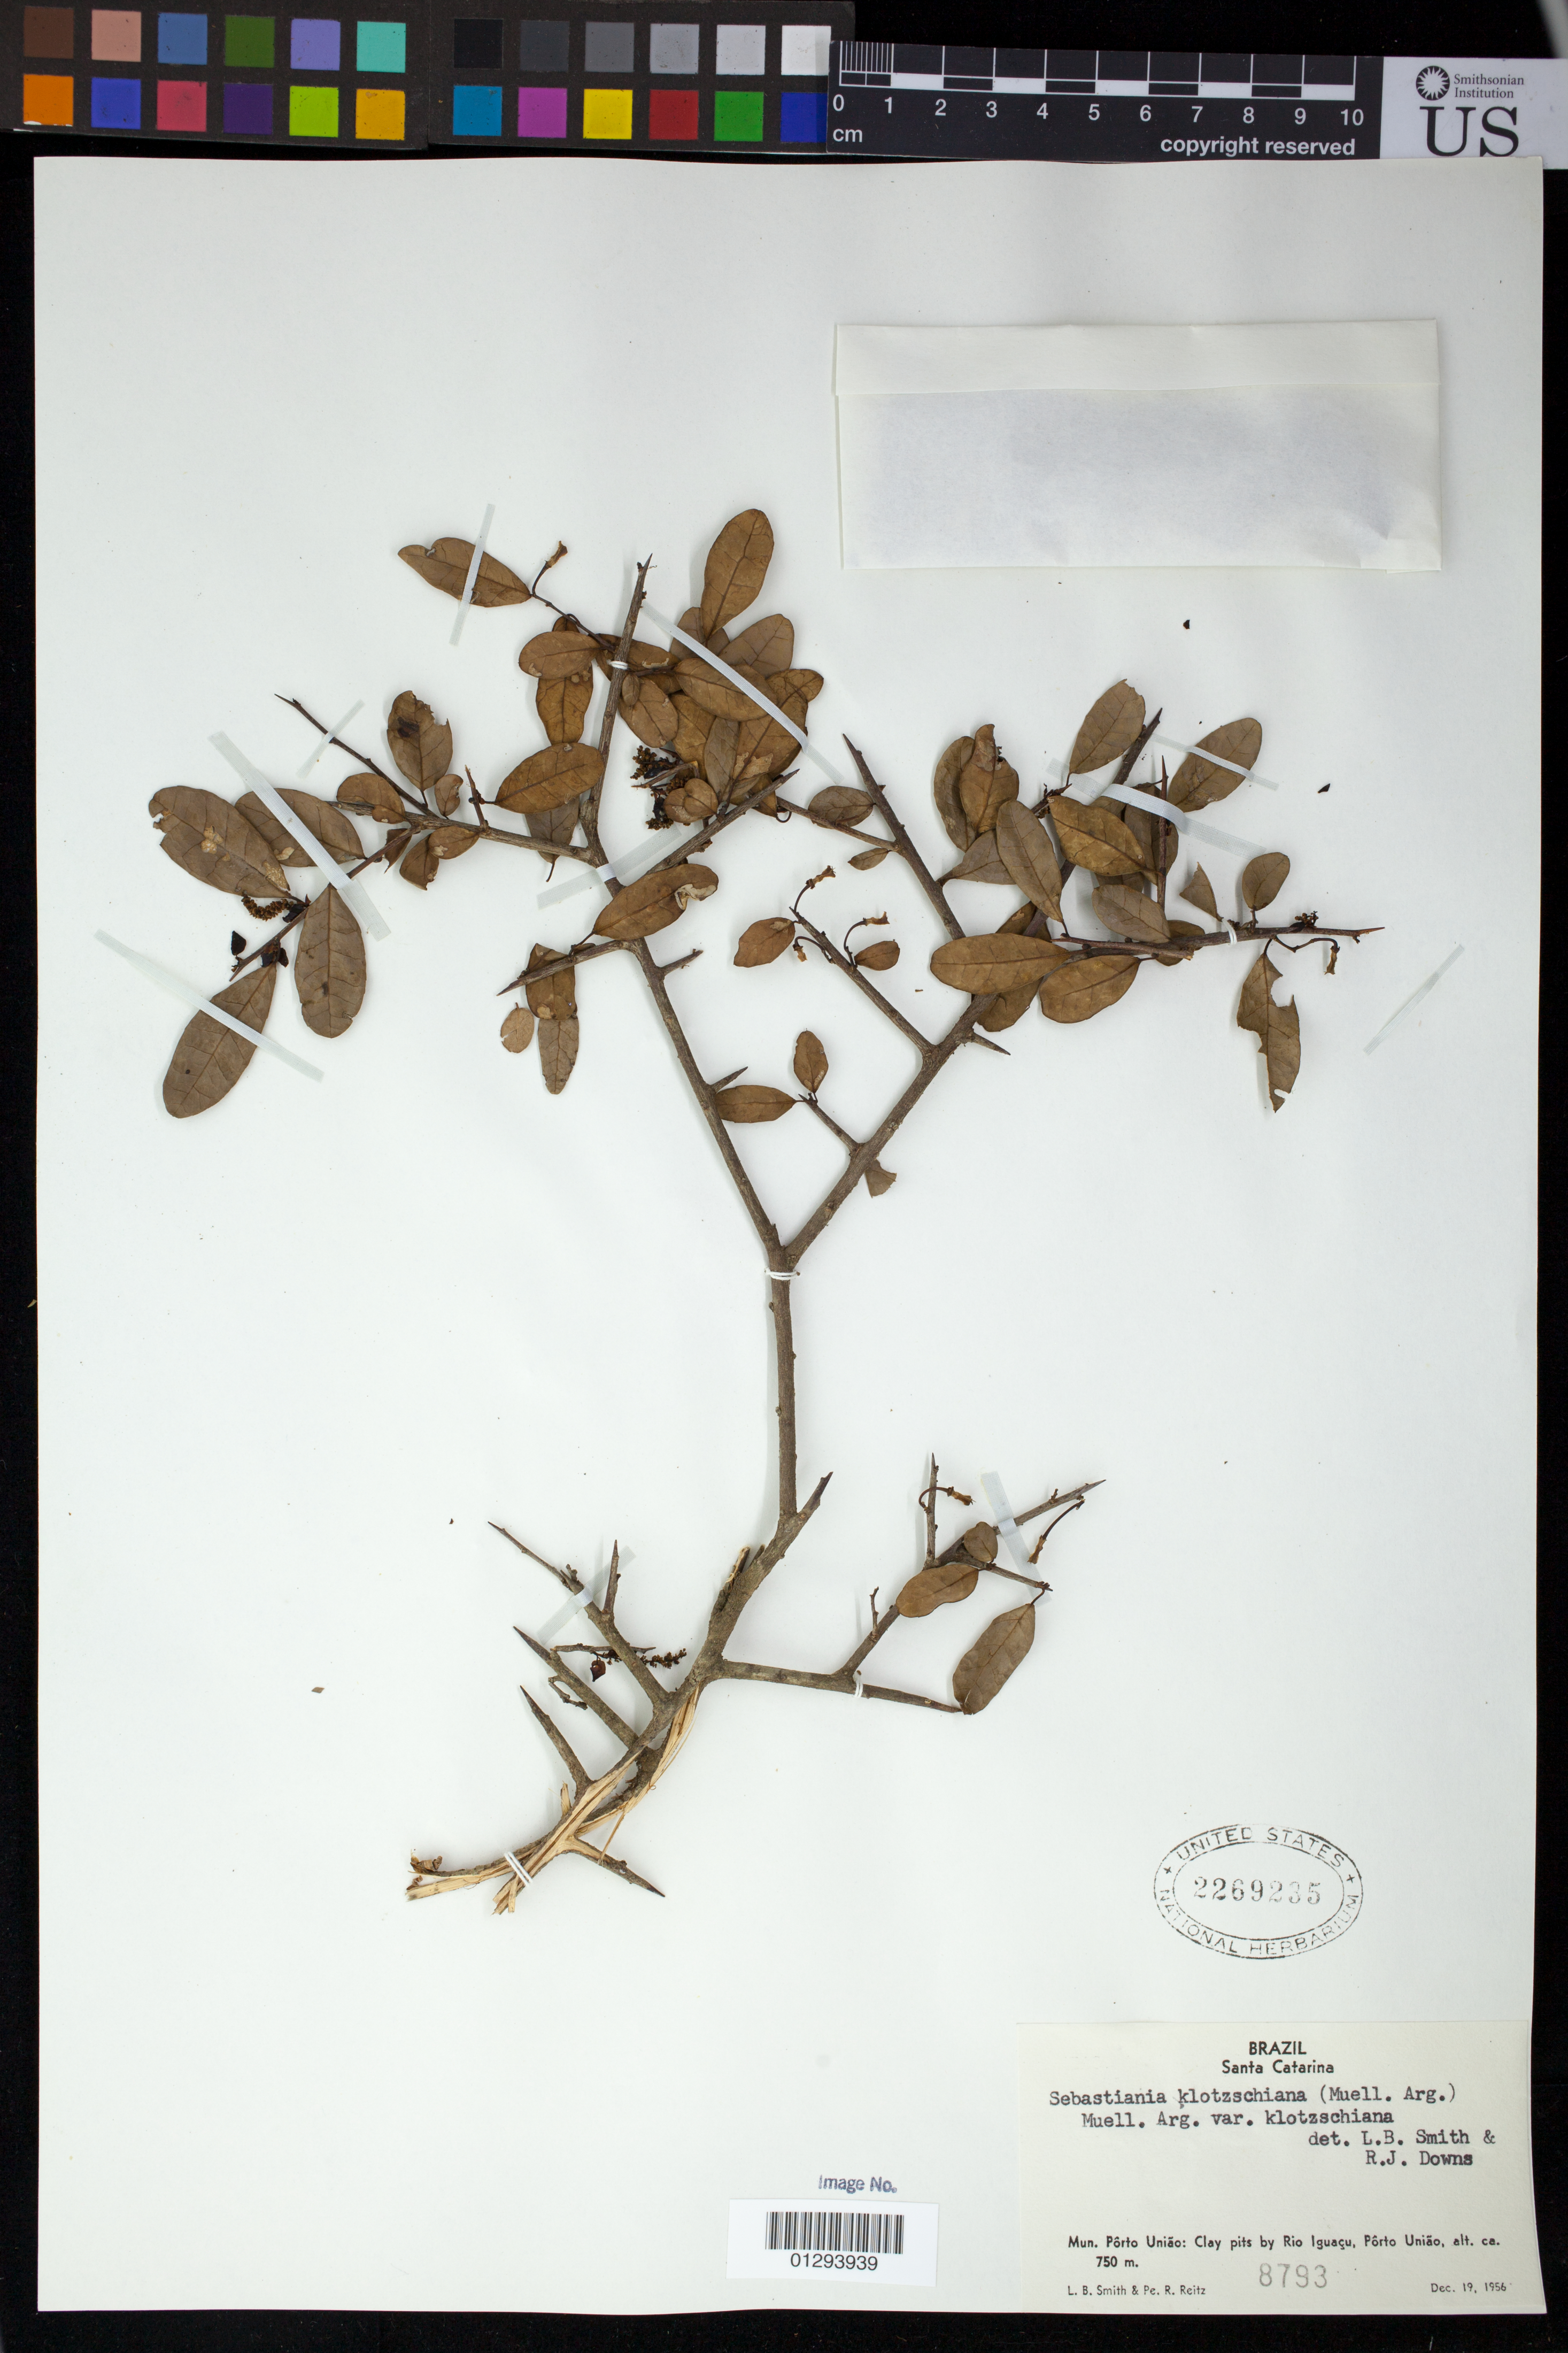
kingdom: Plantae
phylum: Tracheophyta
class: Magnoliopsida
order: Malpighiales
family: Euphorbiaceae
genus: Sebastiania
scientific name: Sebastiania commersoniana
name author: (Baill.) L.B. Sm. & Downs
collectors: L. Smith & R. Reitz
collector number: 8793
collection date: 1956-12-19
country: Brazil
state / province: Santa Catarina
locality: Municipility Porto Uniao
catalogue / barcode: US 2269235